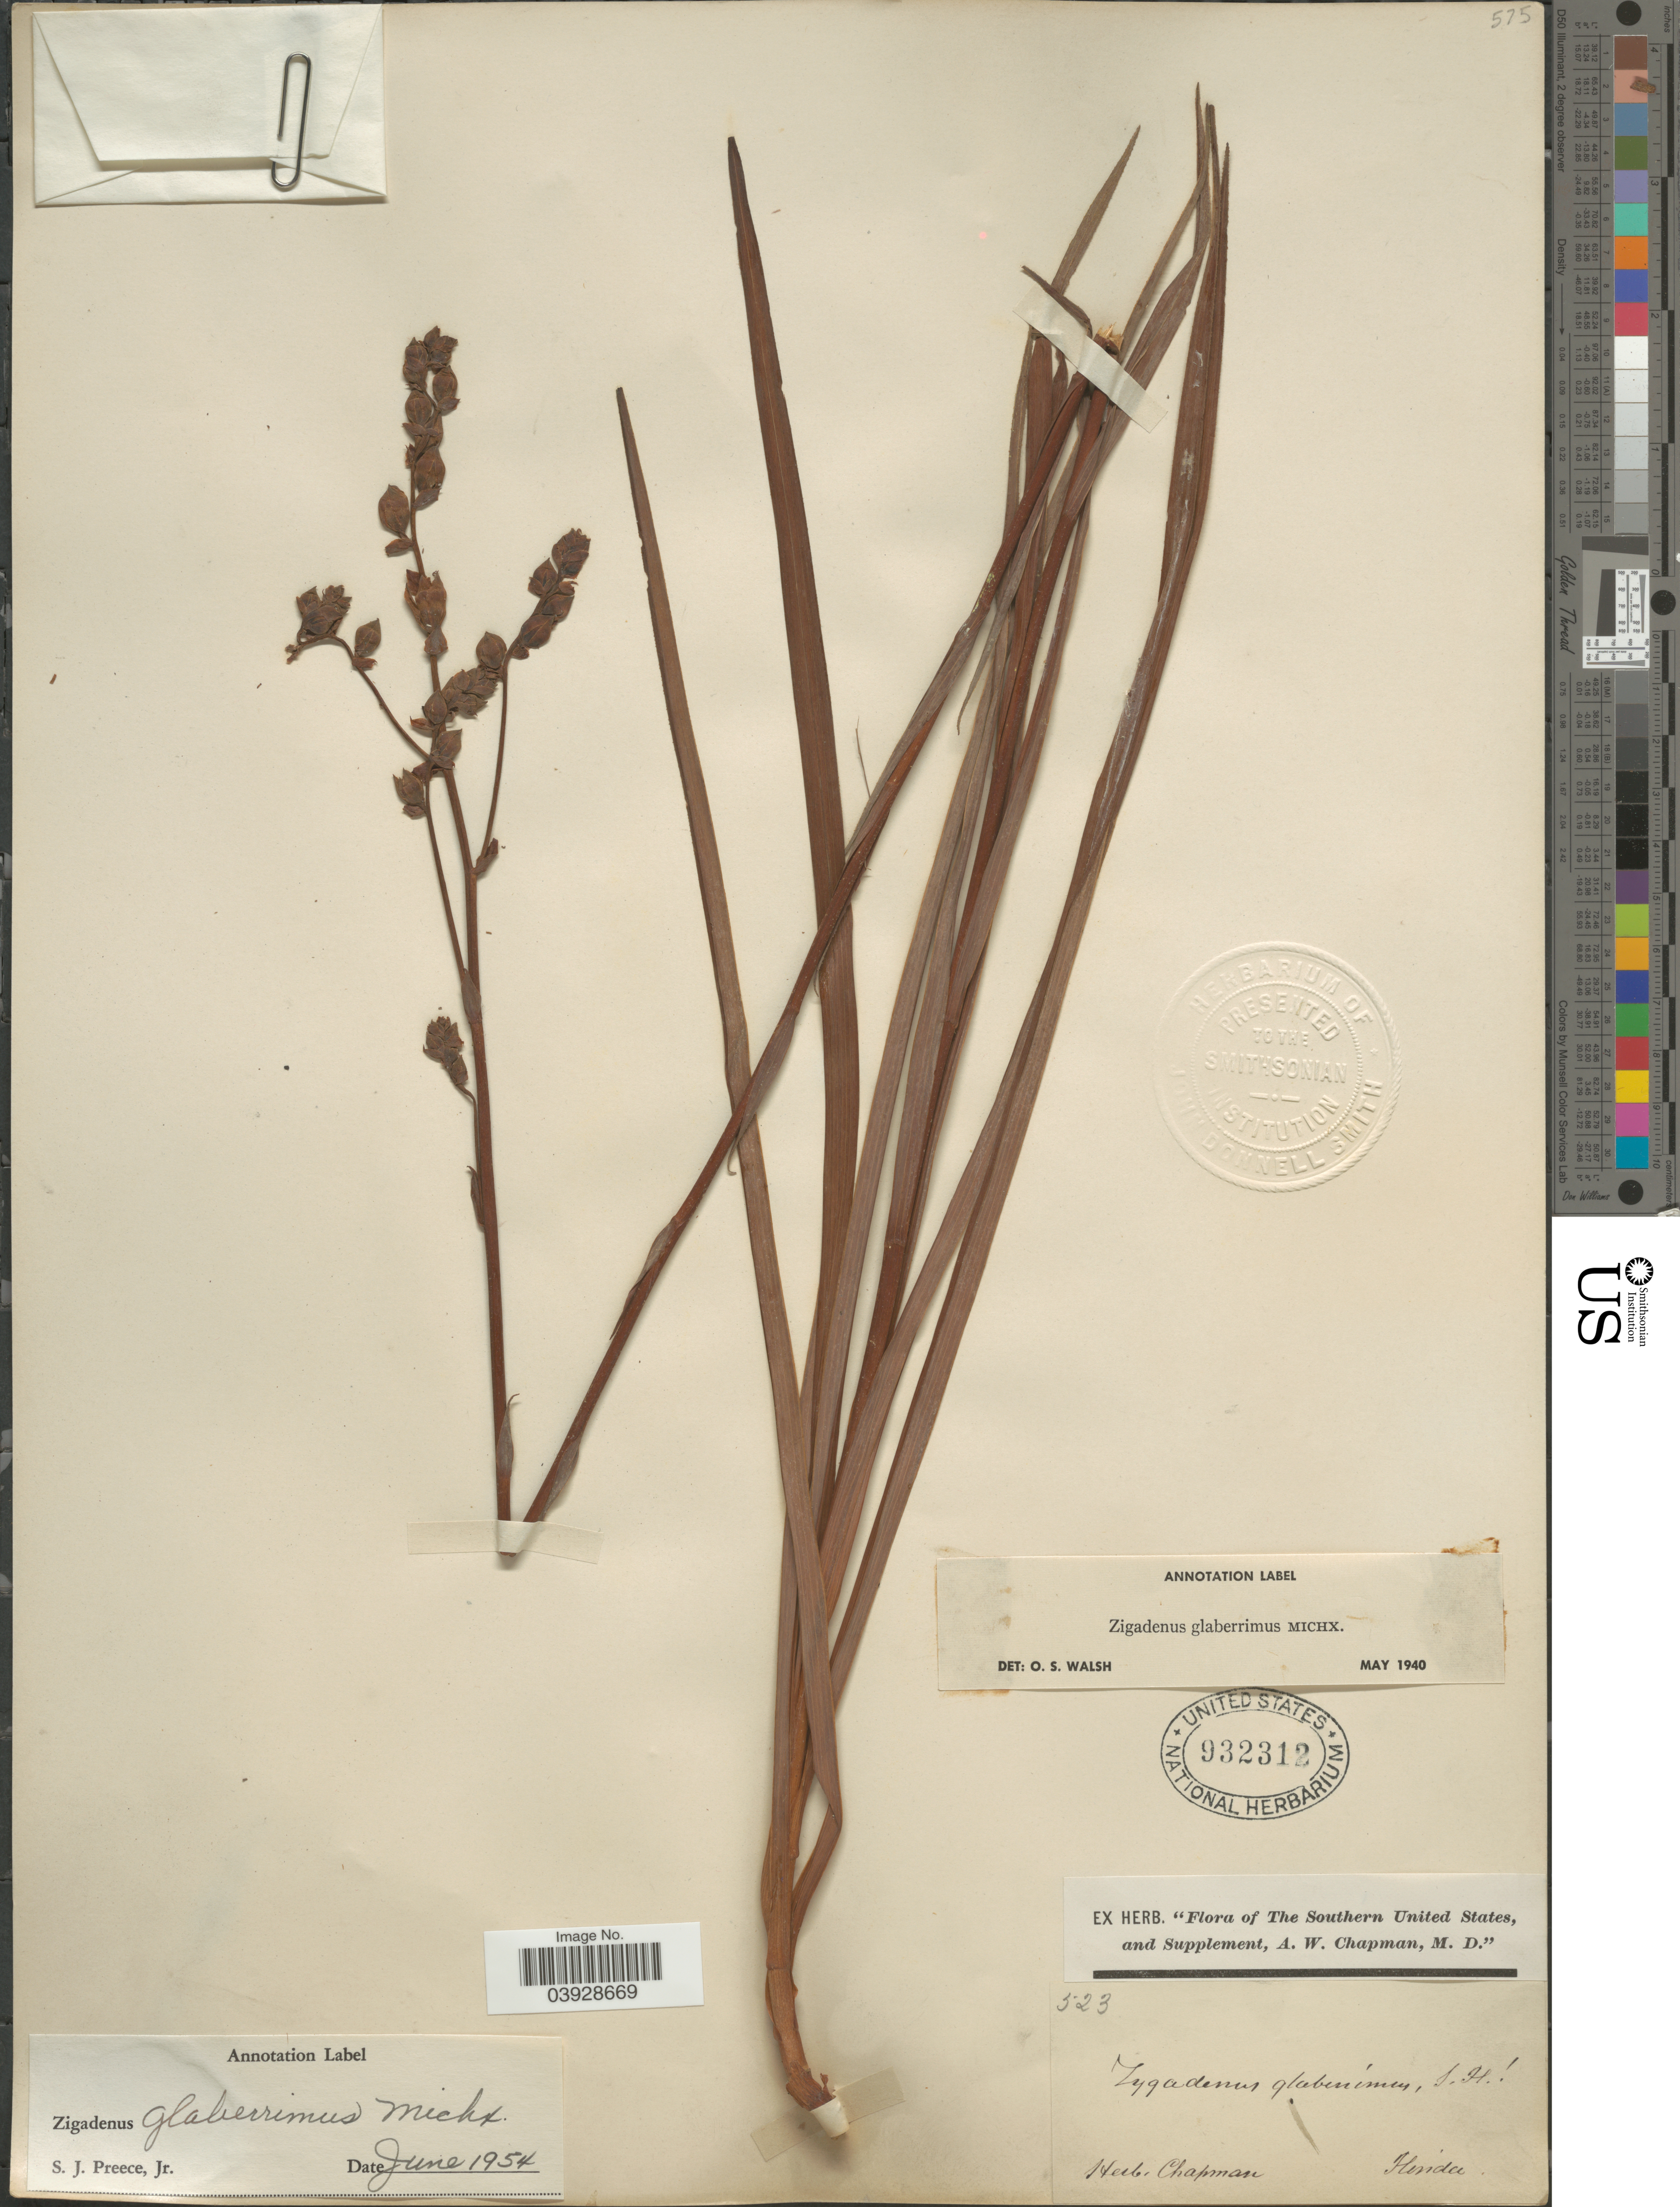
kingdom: Plantae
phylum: Tracheophyta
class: Liliopsida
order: Liliales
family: Melanthiaceae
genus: Zigadenus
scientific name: Zigadenus glaberrimus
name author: Michx.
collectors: ex herb. A.W. Chapman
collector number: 523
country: United States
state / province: Florida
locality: The Southern United States.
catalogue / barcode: US 932312